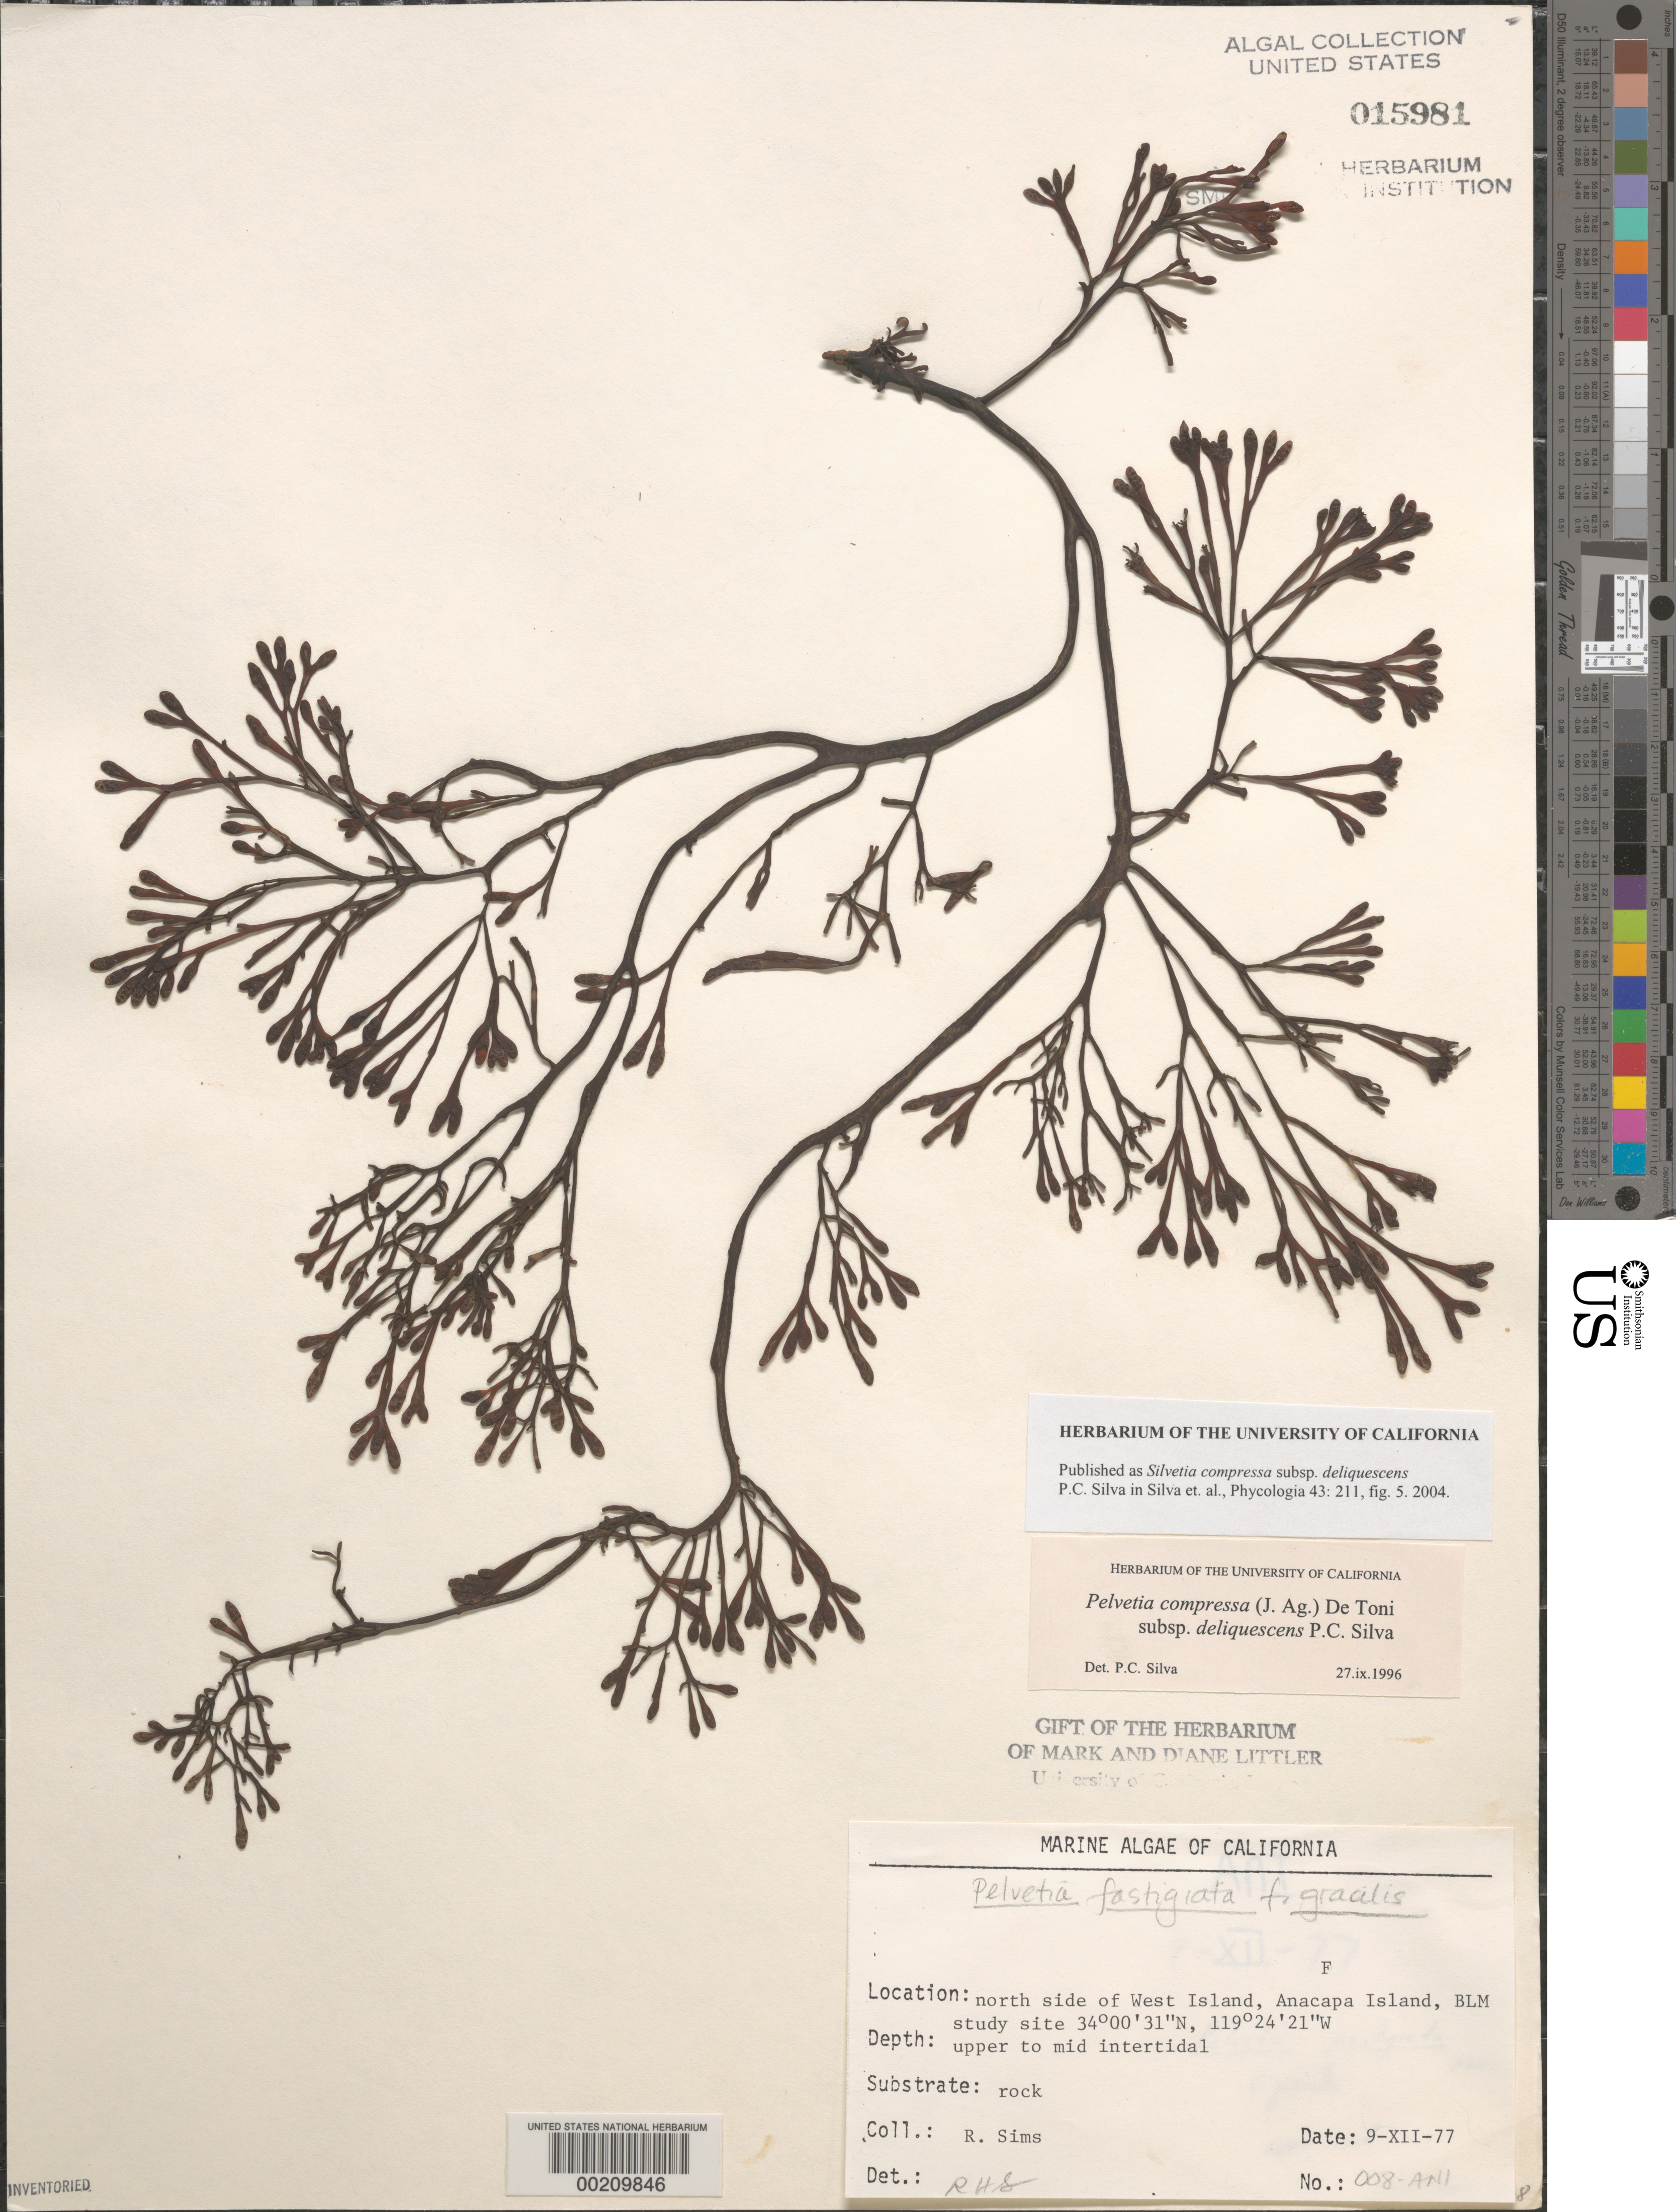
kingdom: Chromista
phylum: Ochrophyta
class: Phaeophyceae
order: Fucales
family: Fucaceae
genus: Silvetia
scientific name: Silvetia compressa subsp. deliquescens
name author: P.C. Silva in P.C. Silva et al.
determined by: Silva, P. C.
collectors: R. H. Sims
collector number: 008-ANI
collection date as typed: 09 Dec 1977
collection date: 1977-12-09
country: United States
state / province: California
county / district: Ventura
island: Anacapa Island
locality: North side of west island, northwest end of Frenchy's Cove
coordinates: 34 00'31"N, 119 24'21"W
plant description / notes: BLM-SOCALBIGHT Rocky Intertidal Survey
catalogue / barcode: US 15981